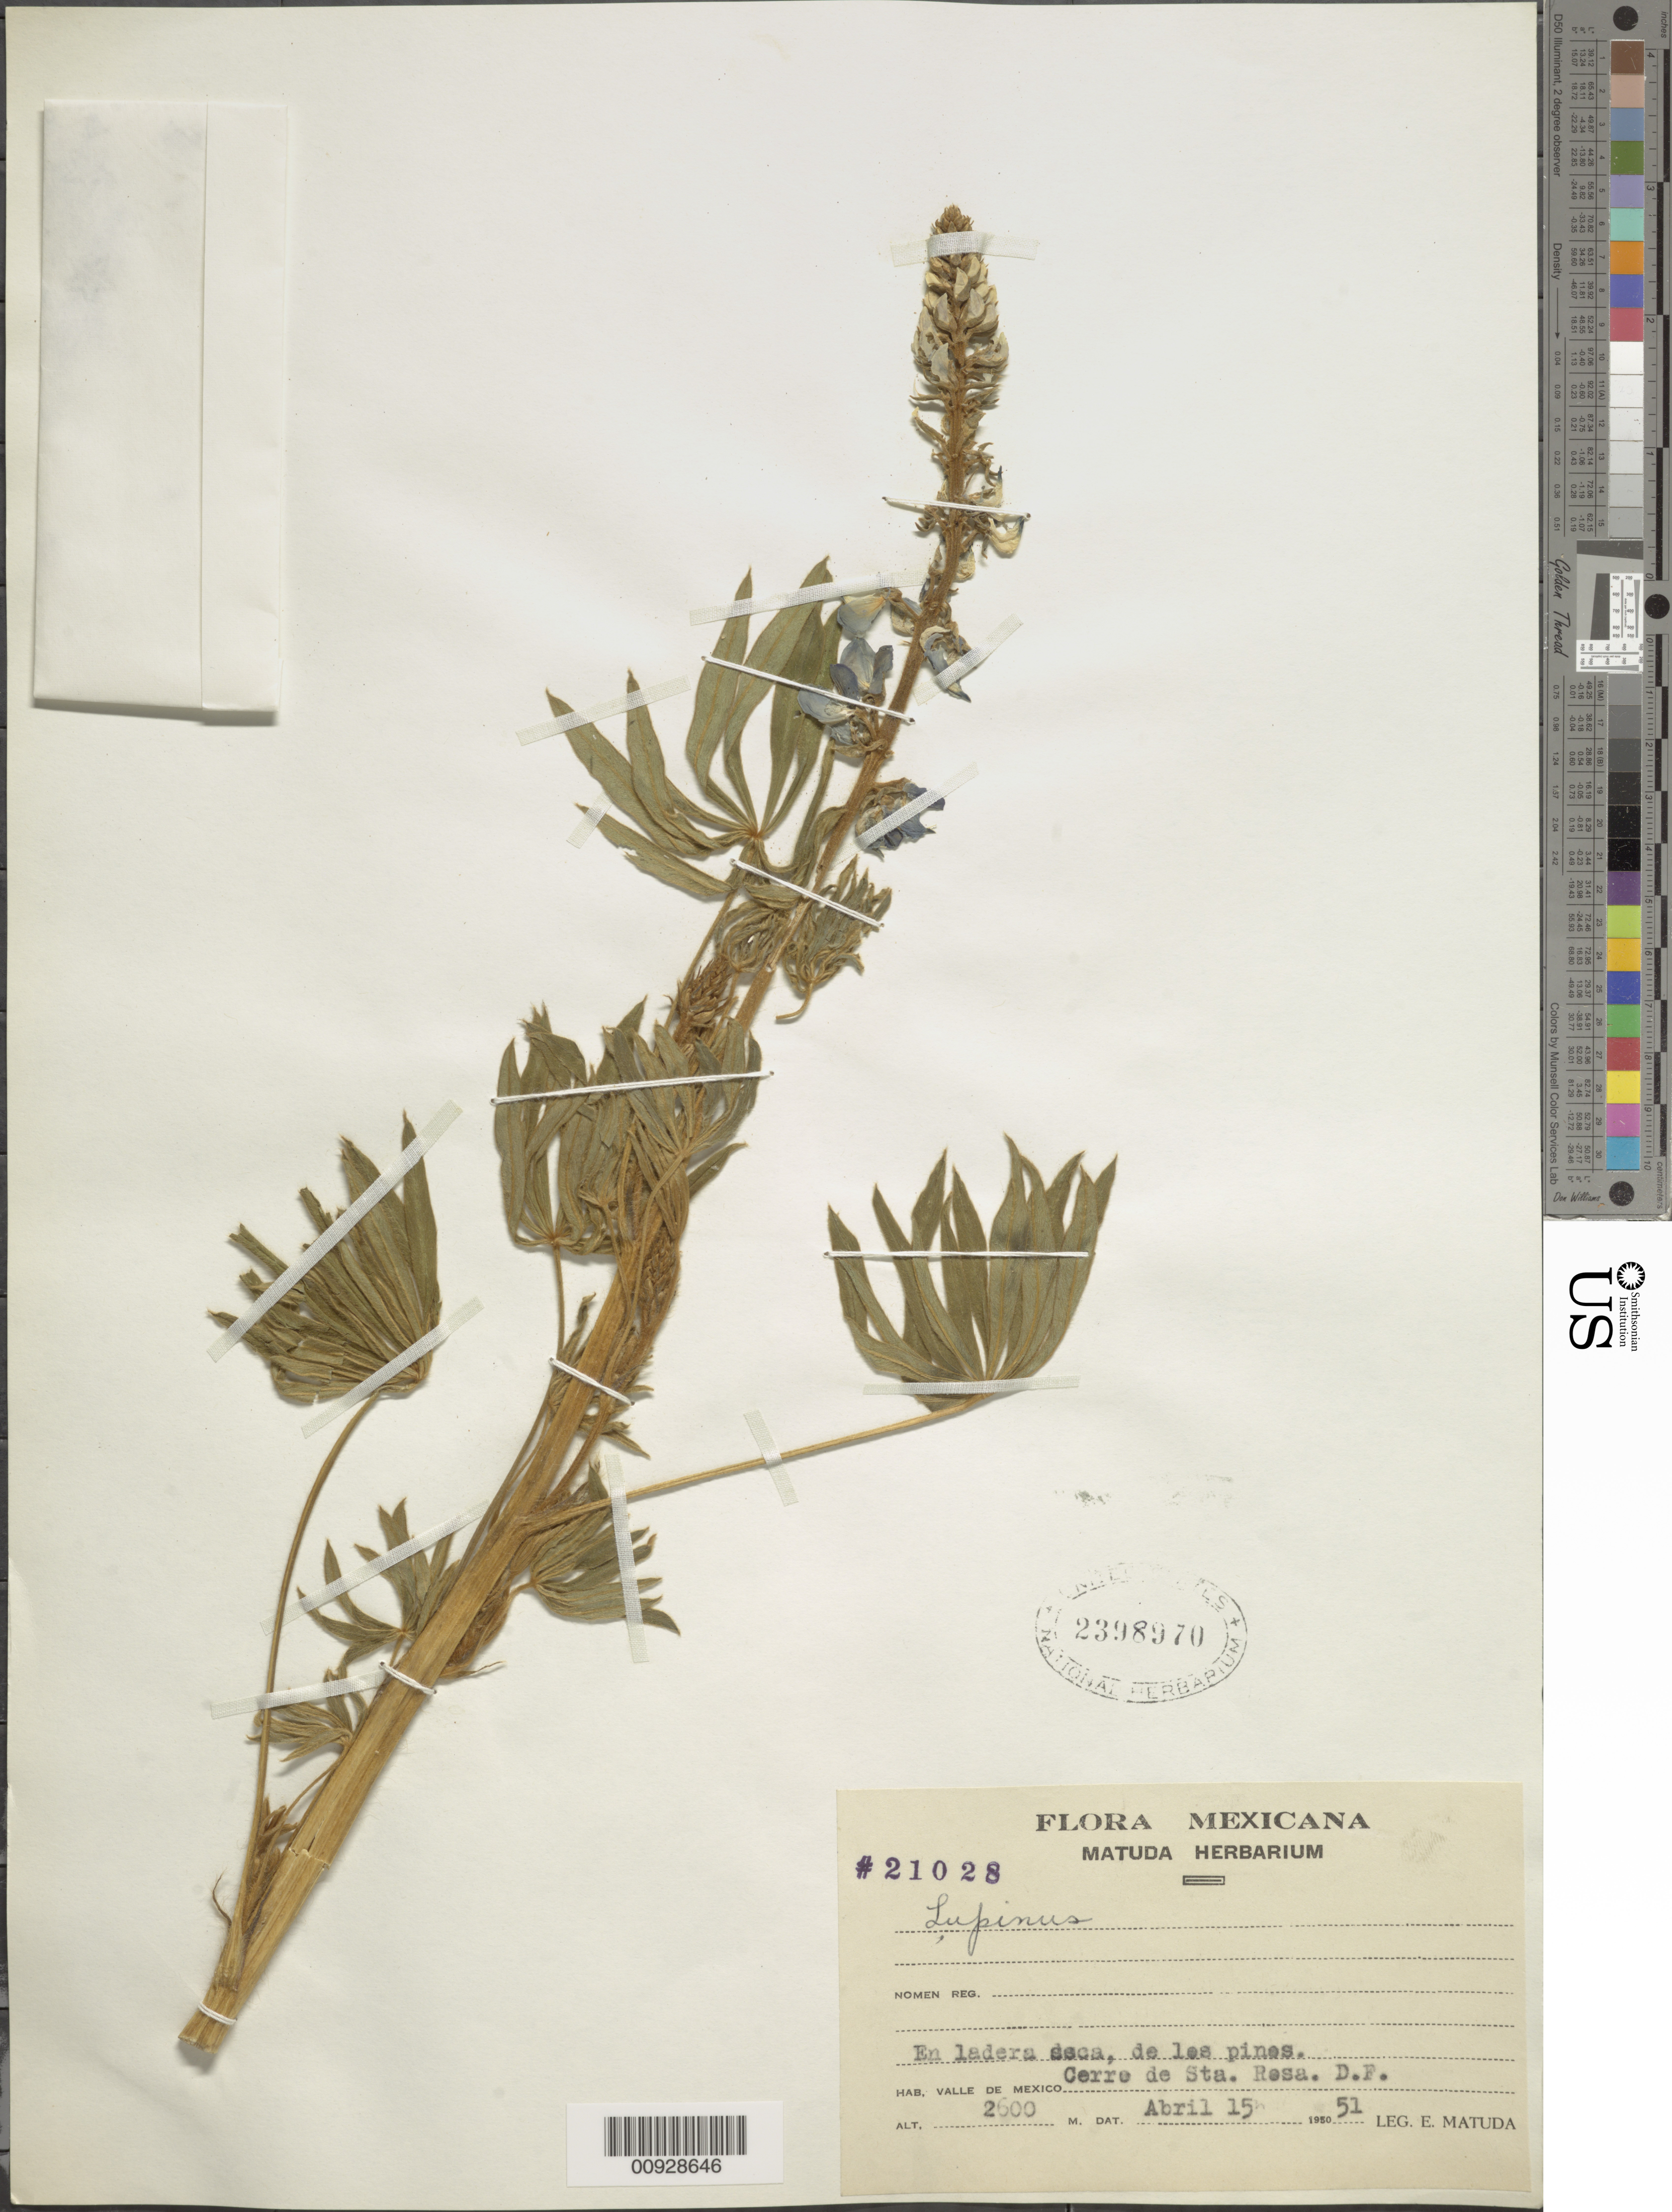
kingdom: Plantae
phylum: Tracheophyta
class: Magnoliopsida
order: Fabales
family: Fabaceae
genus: Lupinus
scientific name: Lupinus sp.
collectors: E. Matuda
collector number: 21028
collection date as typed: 15 Apr 1951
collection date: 1951-04-15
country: Mexico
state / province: Distrito Federal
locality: Cerro de Sta. Rosa, D.F.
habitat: En ladera seca, de los pinos.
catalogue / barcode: US 2398970